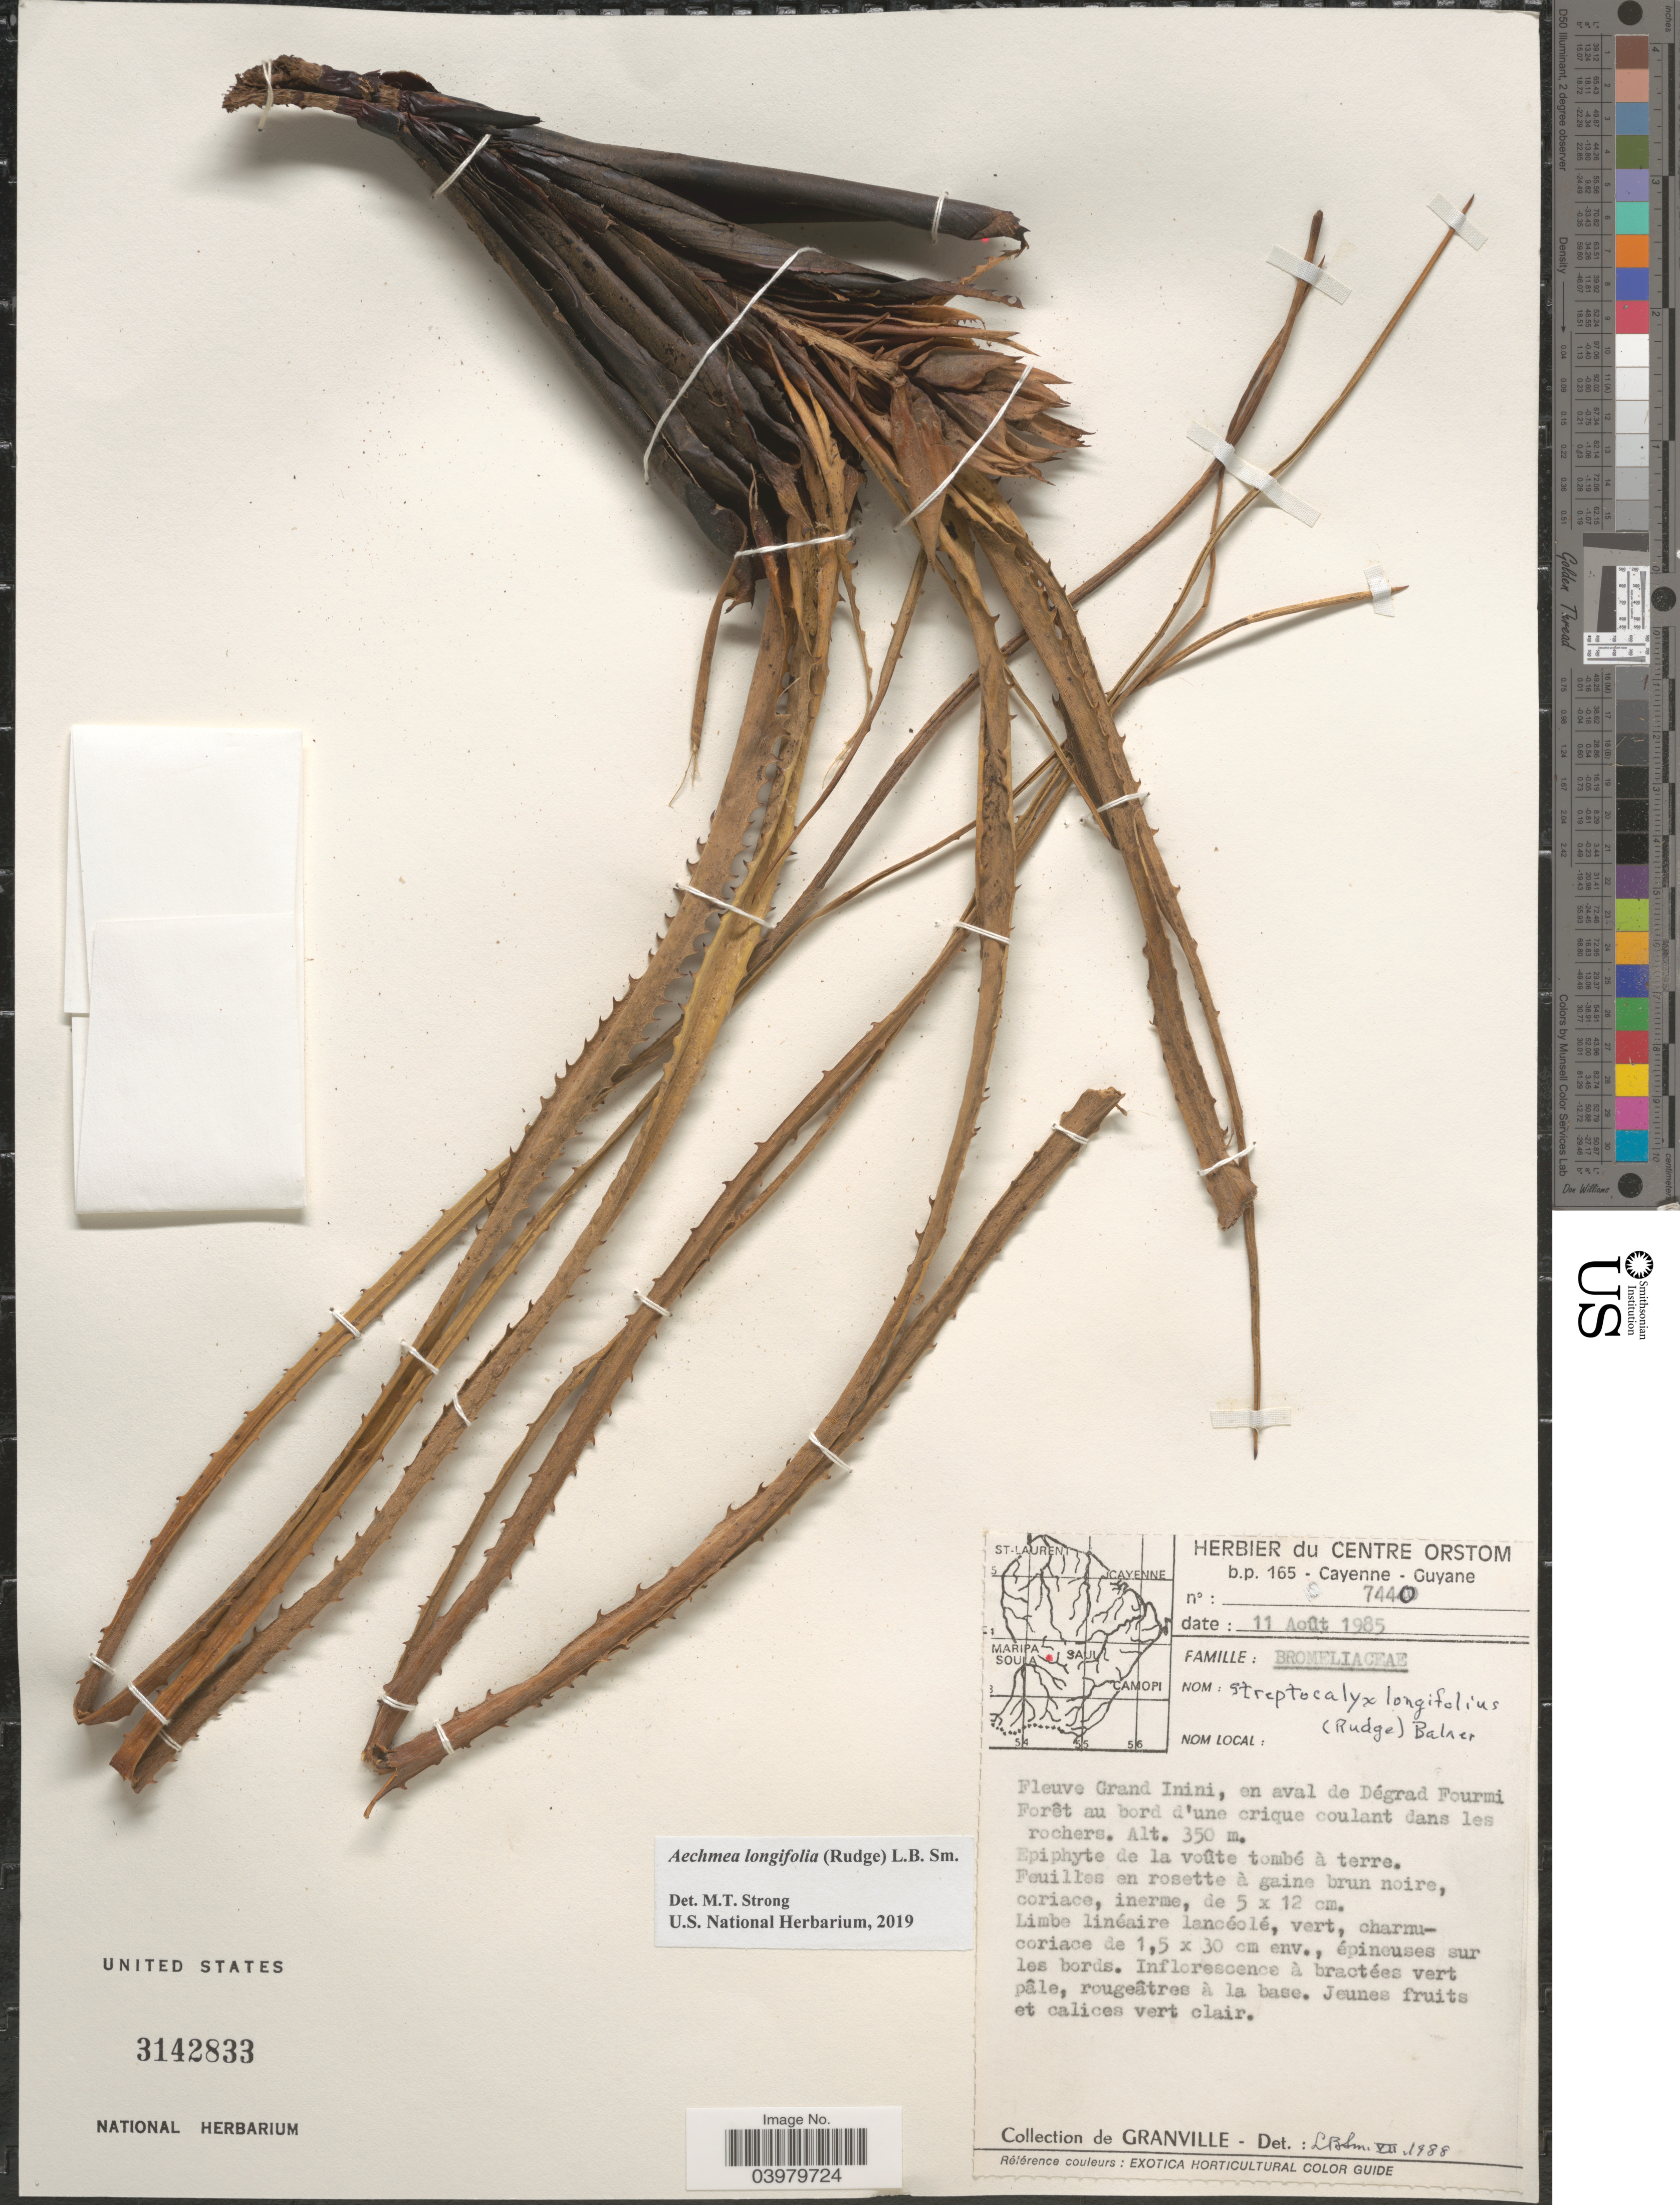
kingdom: Plantae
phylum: Tracheophyta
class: Liliopsida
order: Poales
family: Bromeliaceae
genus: Aechmea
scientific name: Aechmea longifolia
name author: (Rudge) L.B. Sm. & M.A. Spencer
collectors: Granville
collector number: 7440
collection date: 1985-08-11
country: French Guiana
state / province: Cayenne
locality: Fleuve Grand Inini, en aval de Dégrad Fourmi Forêt au bord d'une crique coulant dans les rochers.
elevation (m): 350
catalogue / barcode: US 3142833